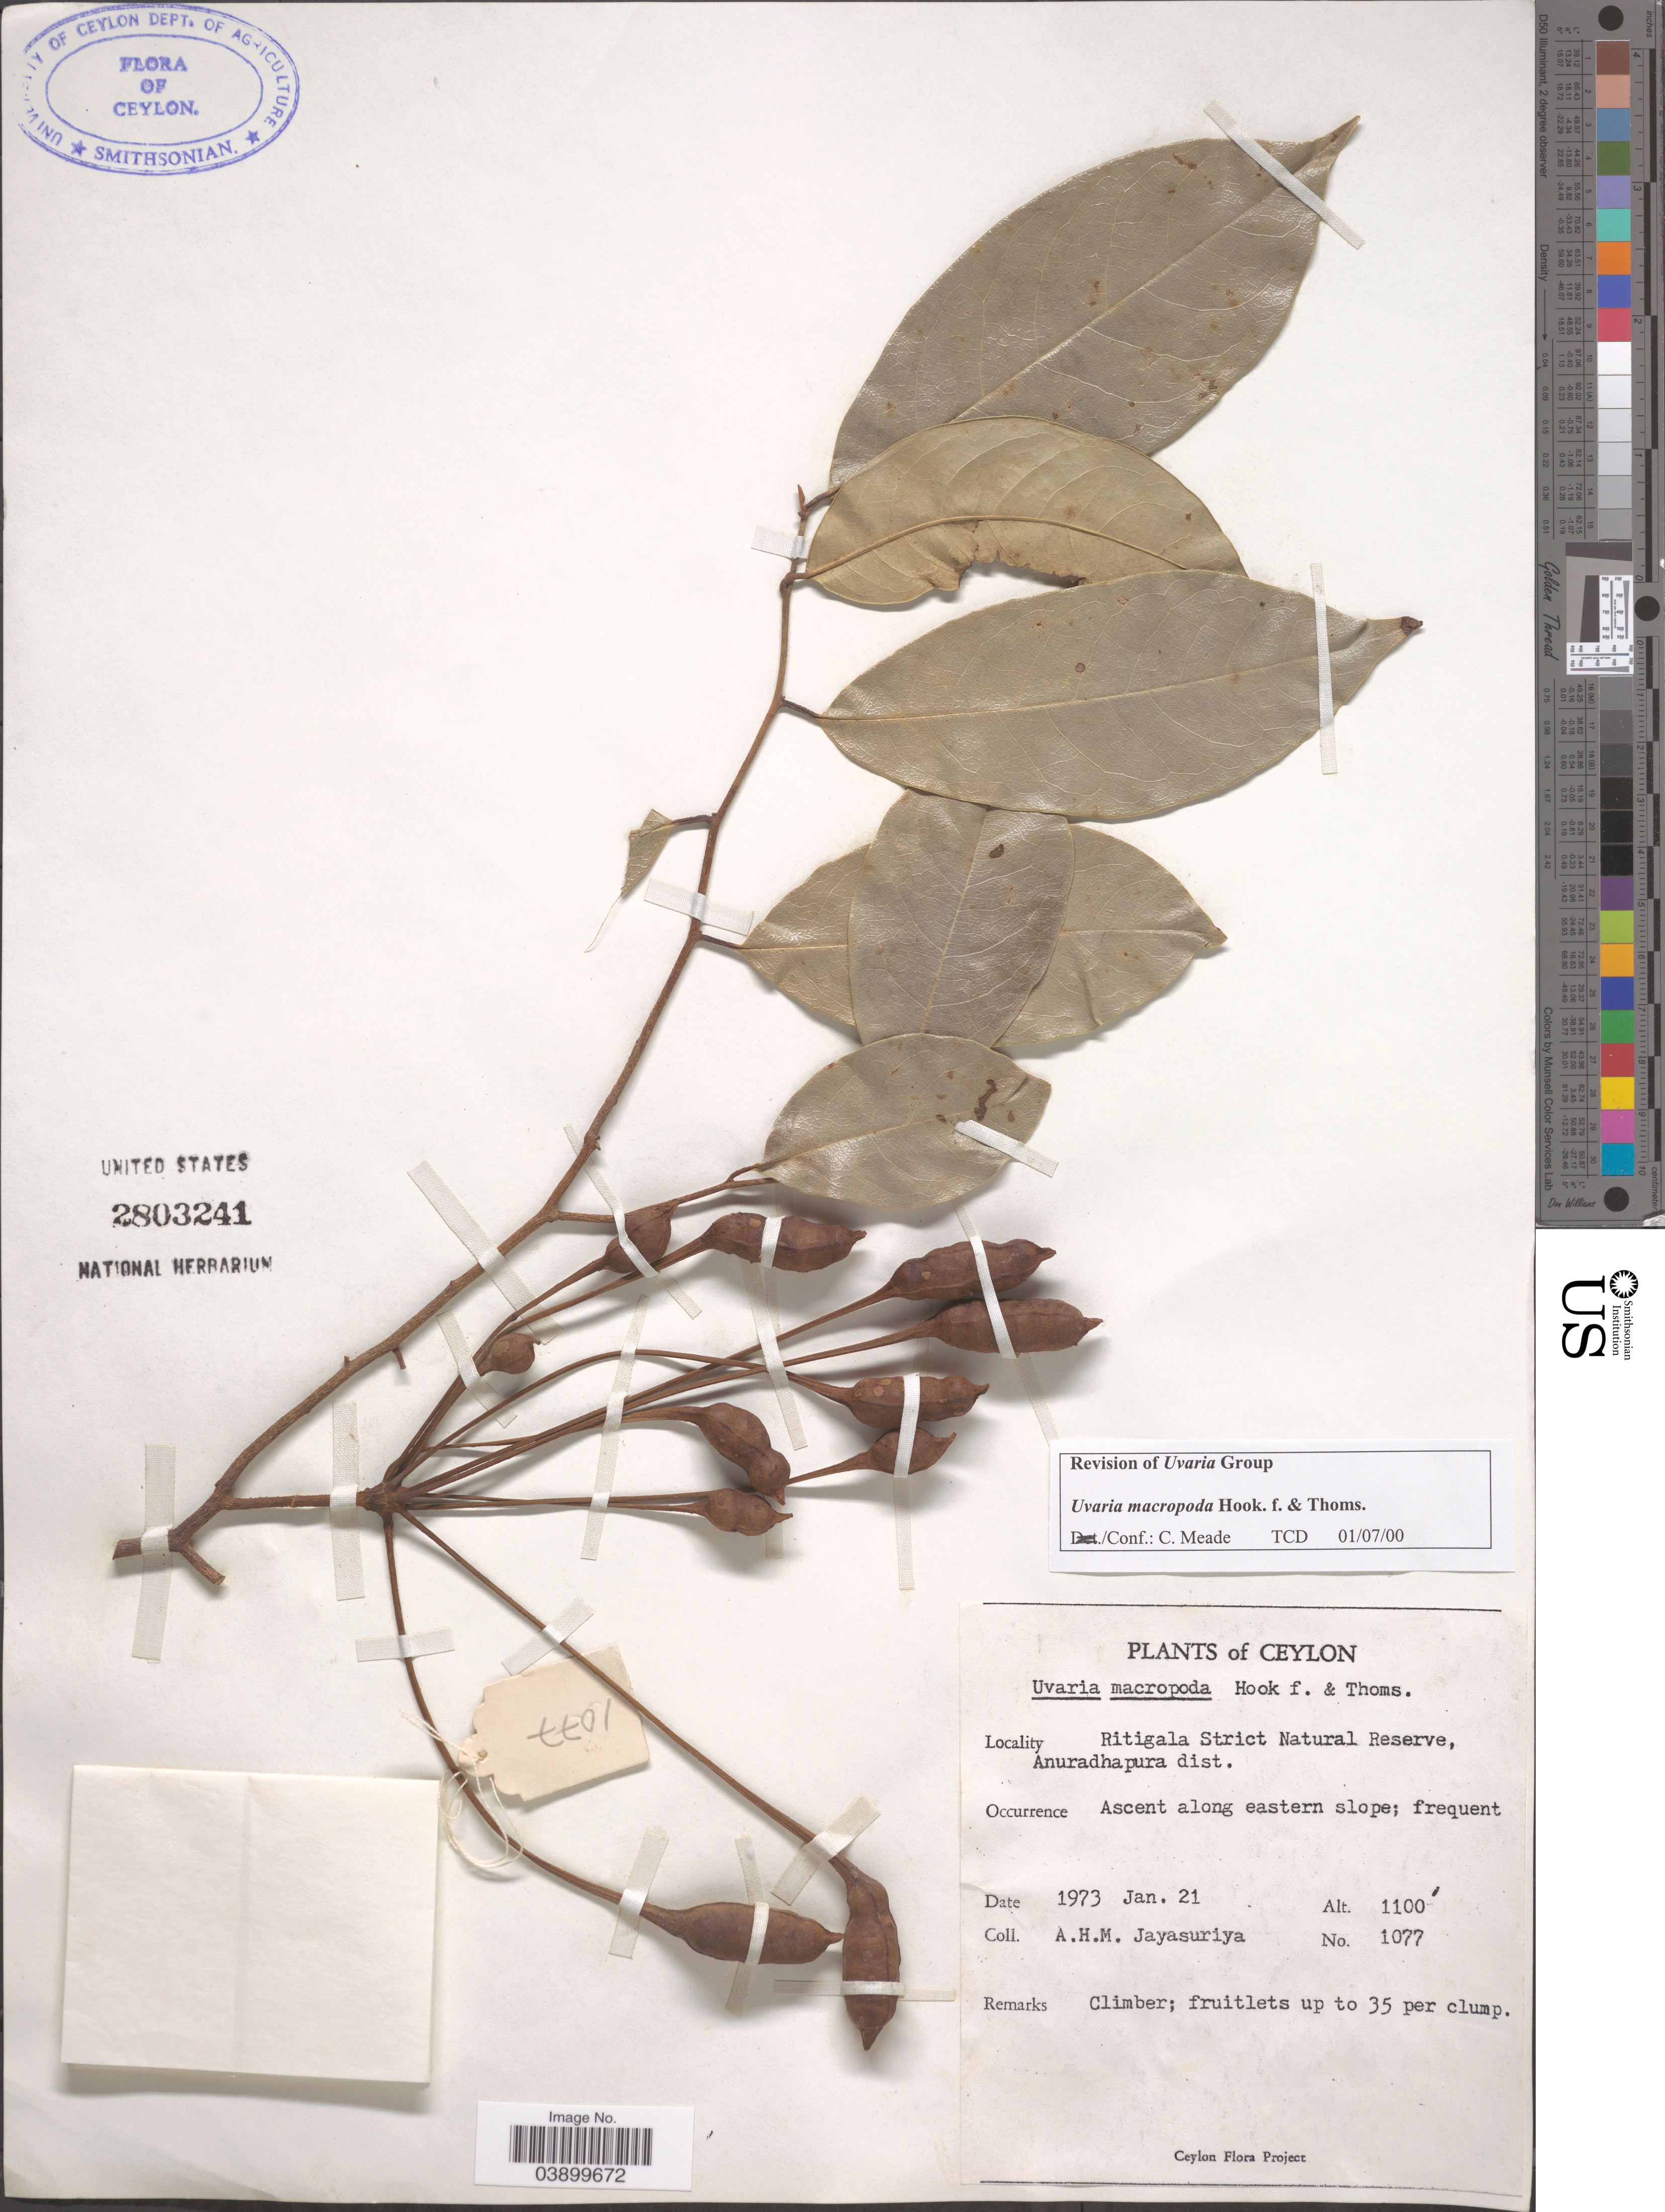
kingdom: Plantae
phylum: Tracheophyta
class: Magnoliopsida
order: Magnoliales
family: Annonaceae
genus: Uvaria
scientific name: Uvaria macropoda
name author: Hook. f. & Thomson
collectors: A. H. Jayasuriya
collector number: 1077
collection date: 1973-01-21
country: Sri Lanka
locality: Ceylon. Ritigala Strict Natural Reserve, Anuradhapura dist. Ascent along eastern slope.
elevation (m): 335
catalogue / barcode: US 2803241